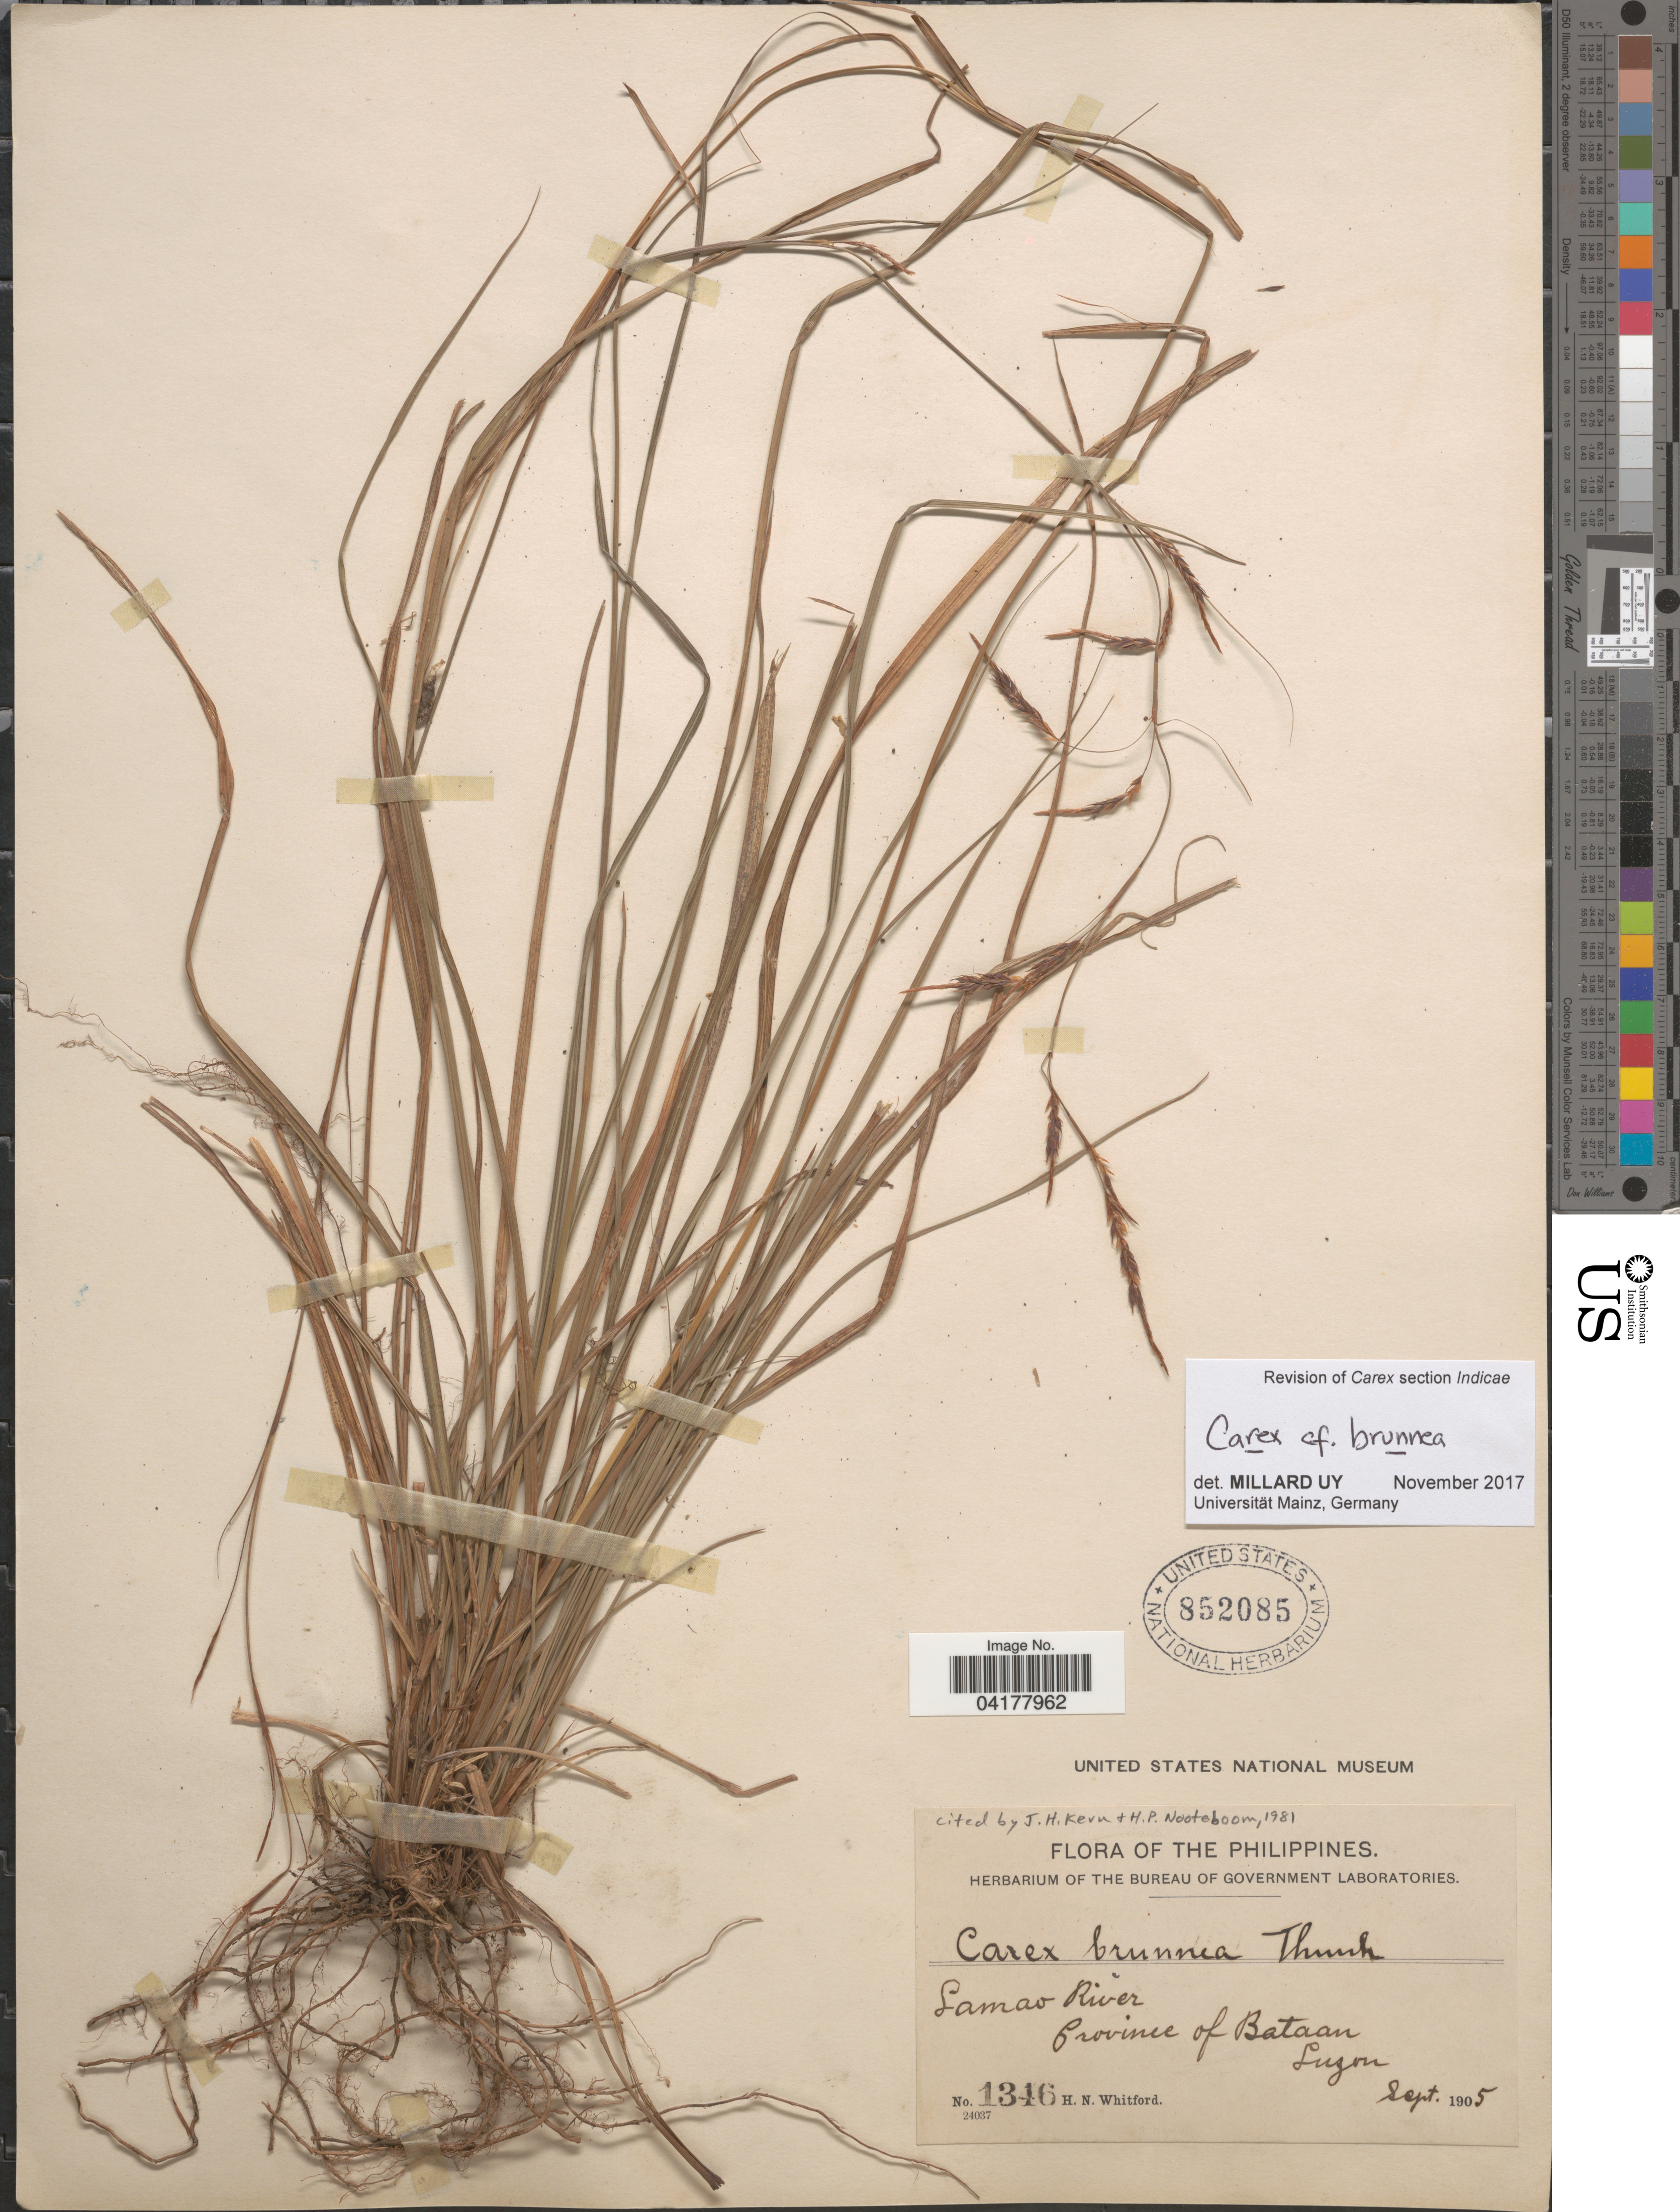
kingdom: Plantae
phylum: Tracheophyta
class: Liliopsida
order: Poales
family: Cyperaceae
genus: Carex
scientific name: Carex brunnea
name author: Thunb.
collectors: H. N. Whitford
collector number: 1346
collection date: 1905-09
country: Philippines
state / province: Central Luzon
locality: Lamao River. Province of Bataan. Luzon.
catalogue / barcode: US 852085